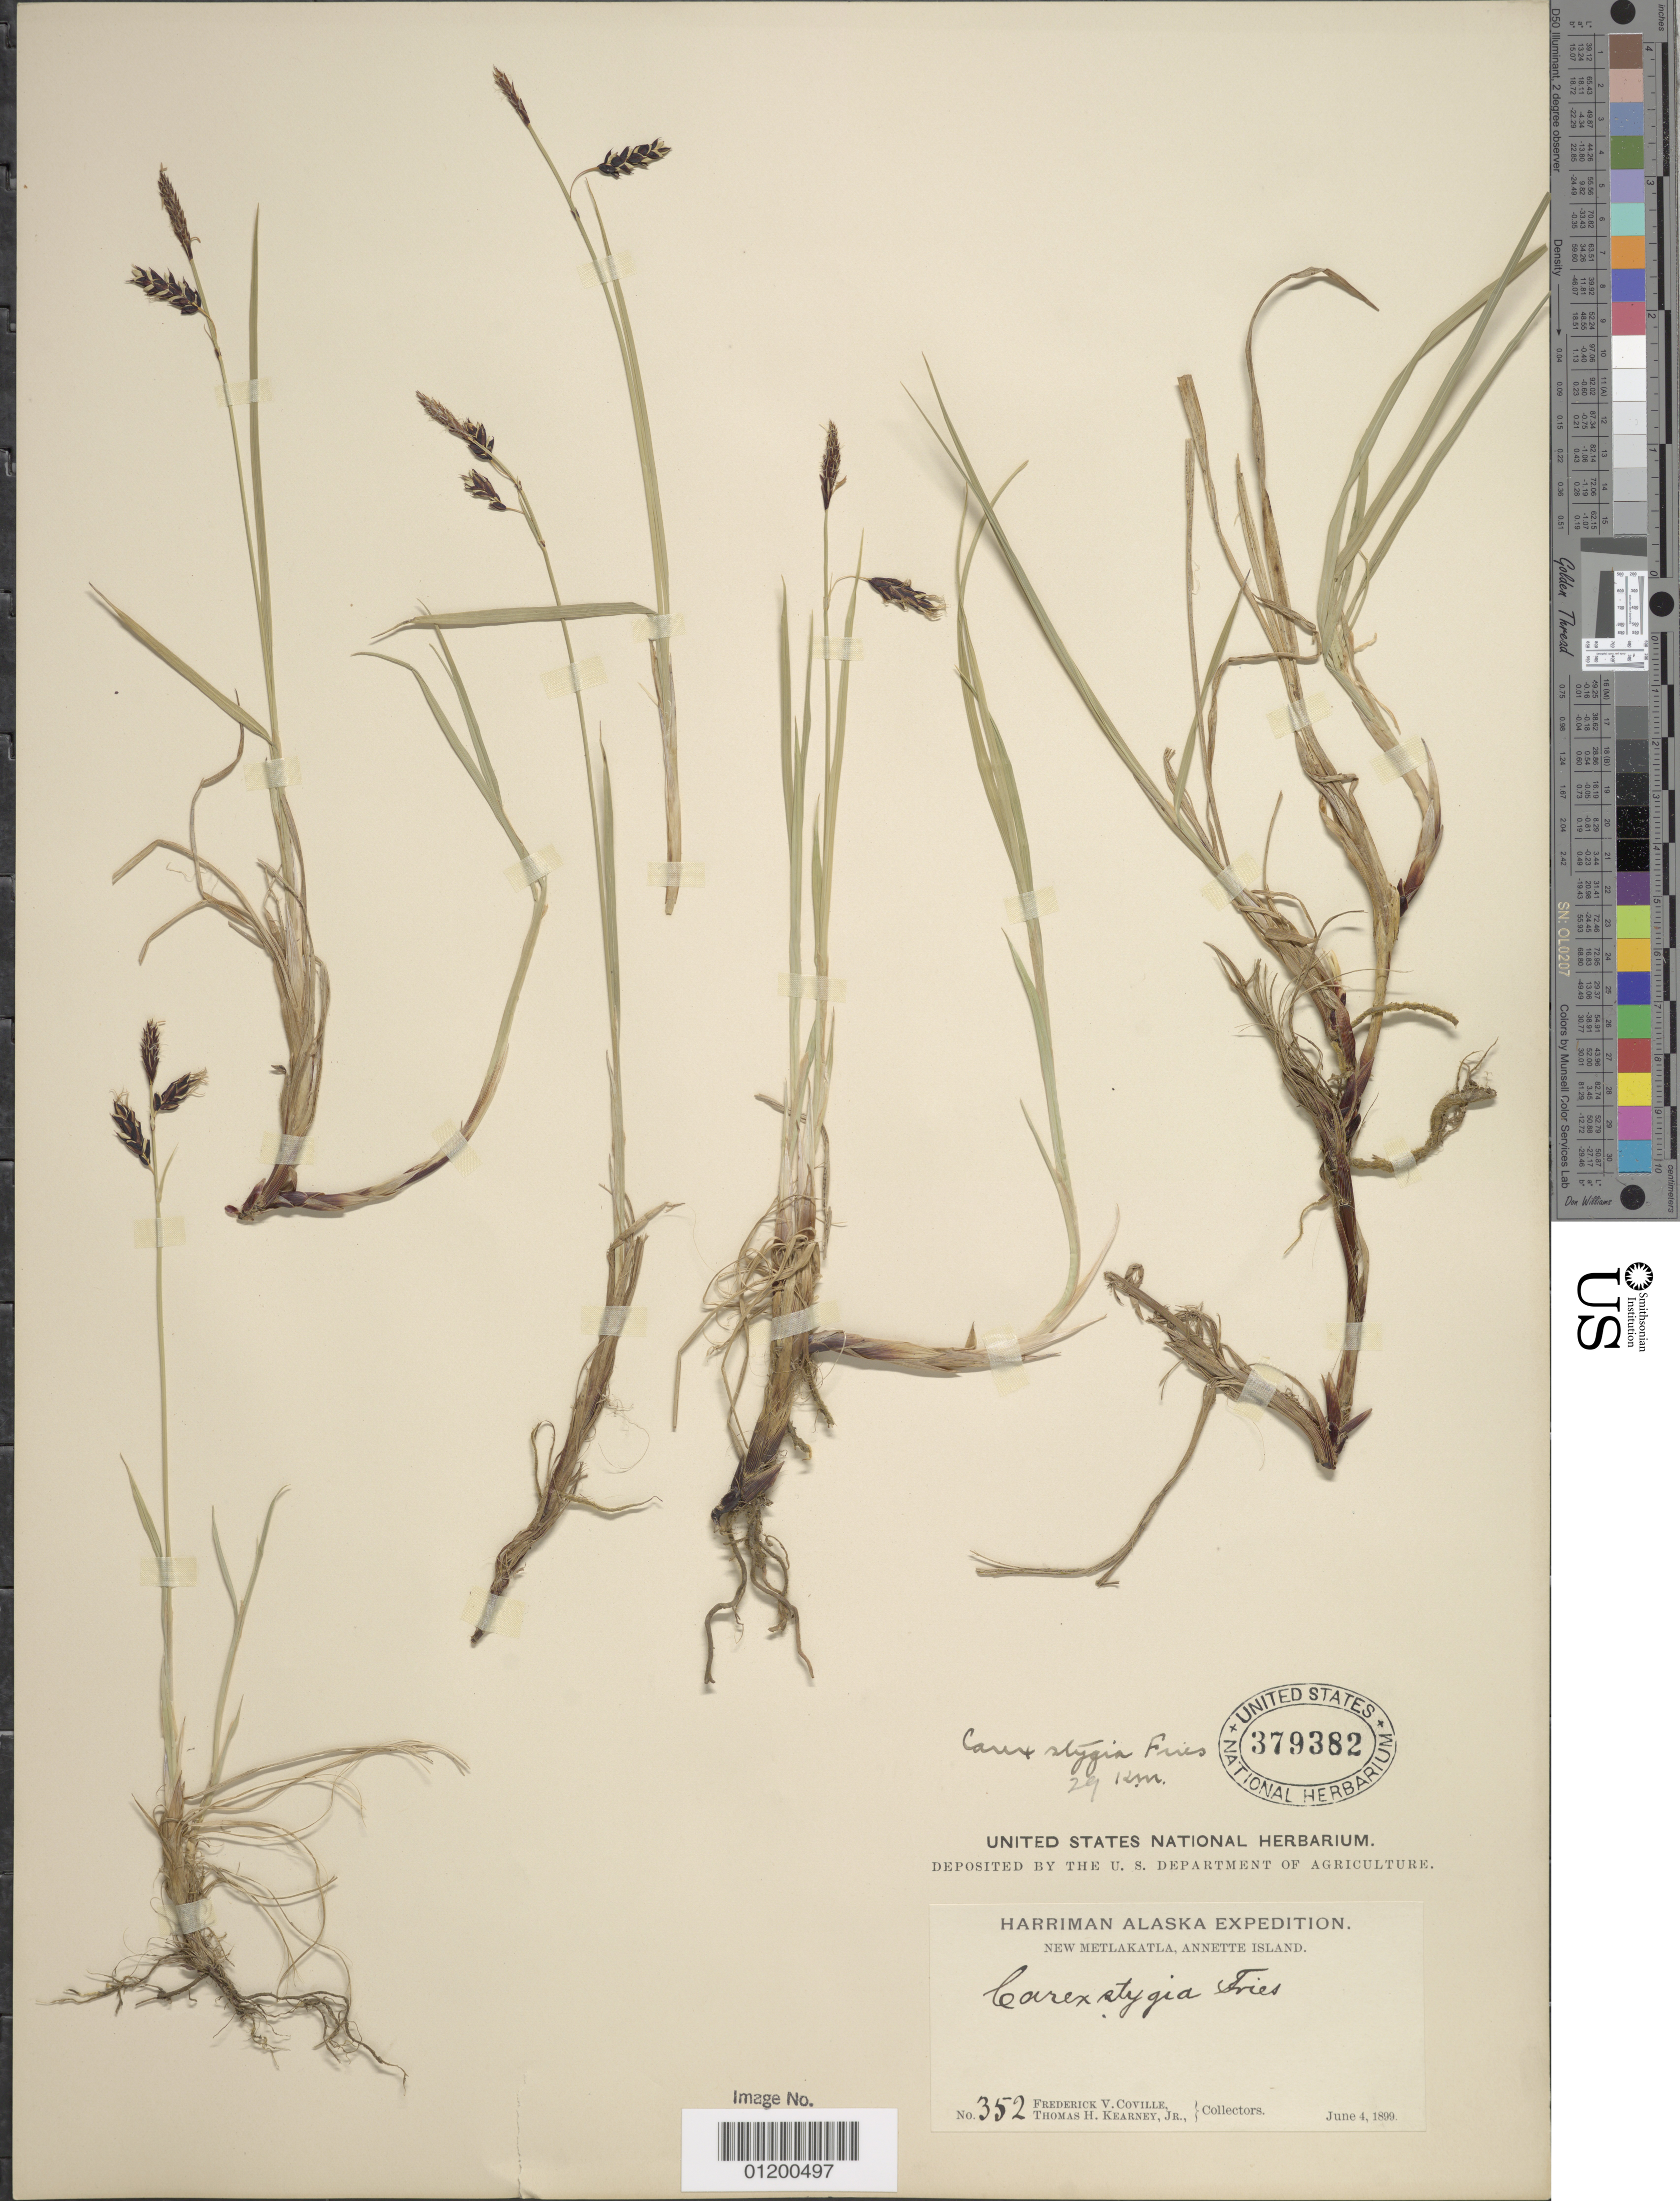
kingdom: Plantae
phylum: Tracheophyta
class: Liliopsida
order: Poales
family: Cyperaceae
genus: Carex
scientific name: Carex x stygia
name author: Fr.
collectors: F. V. Coville & T. H. Kearney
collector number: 352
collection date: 1899-06-04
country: United States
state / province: Alaska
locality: New Metlakatla, Annette Island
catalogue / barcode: US 379382